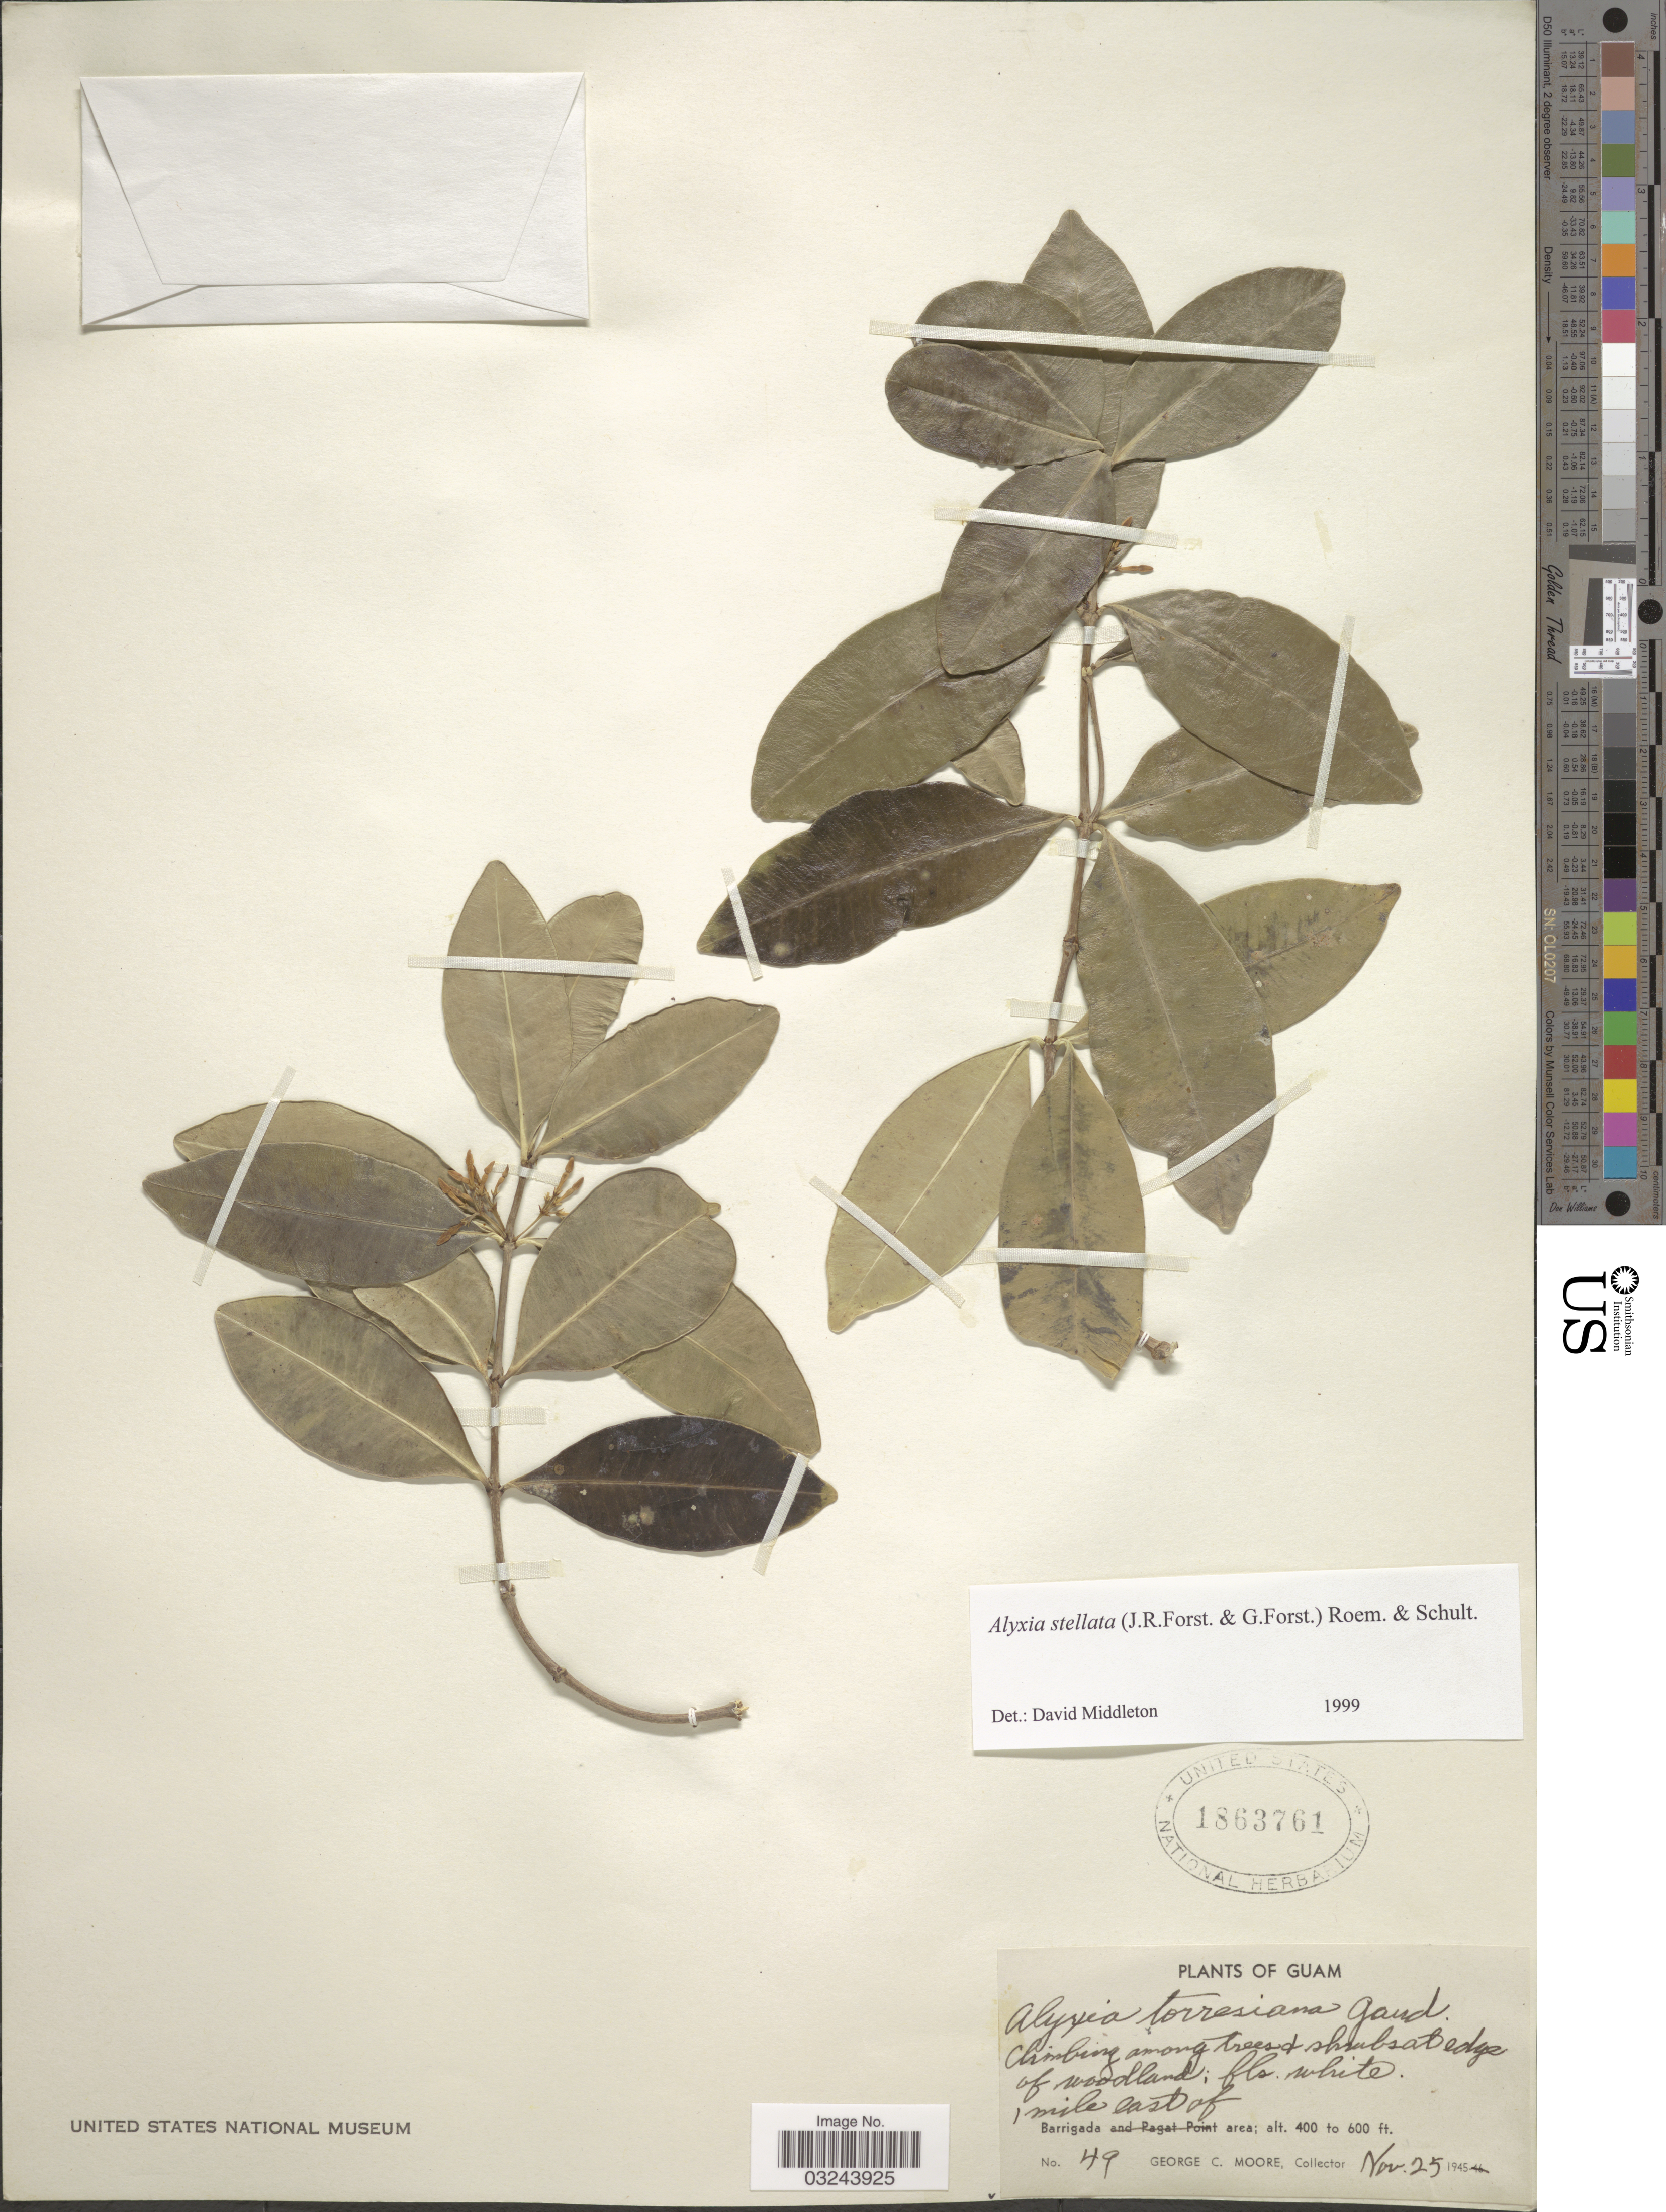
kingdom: Plantae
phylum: Tracheophyta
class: Magnoliopsida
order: Gentianales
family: Apocynaceae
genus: Alyxia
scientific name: Alyxia stellata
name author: (J.R. Forst. & G. Forst.) Roem. & Schult.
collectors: G. C. Moore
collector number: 49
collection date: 1945-11-25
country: Guam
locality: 1 mile east of Barrigada area.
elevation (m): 122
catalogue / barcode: US 1863761